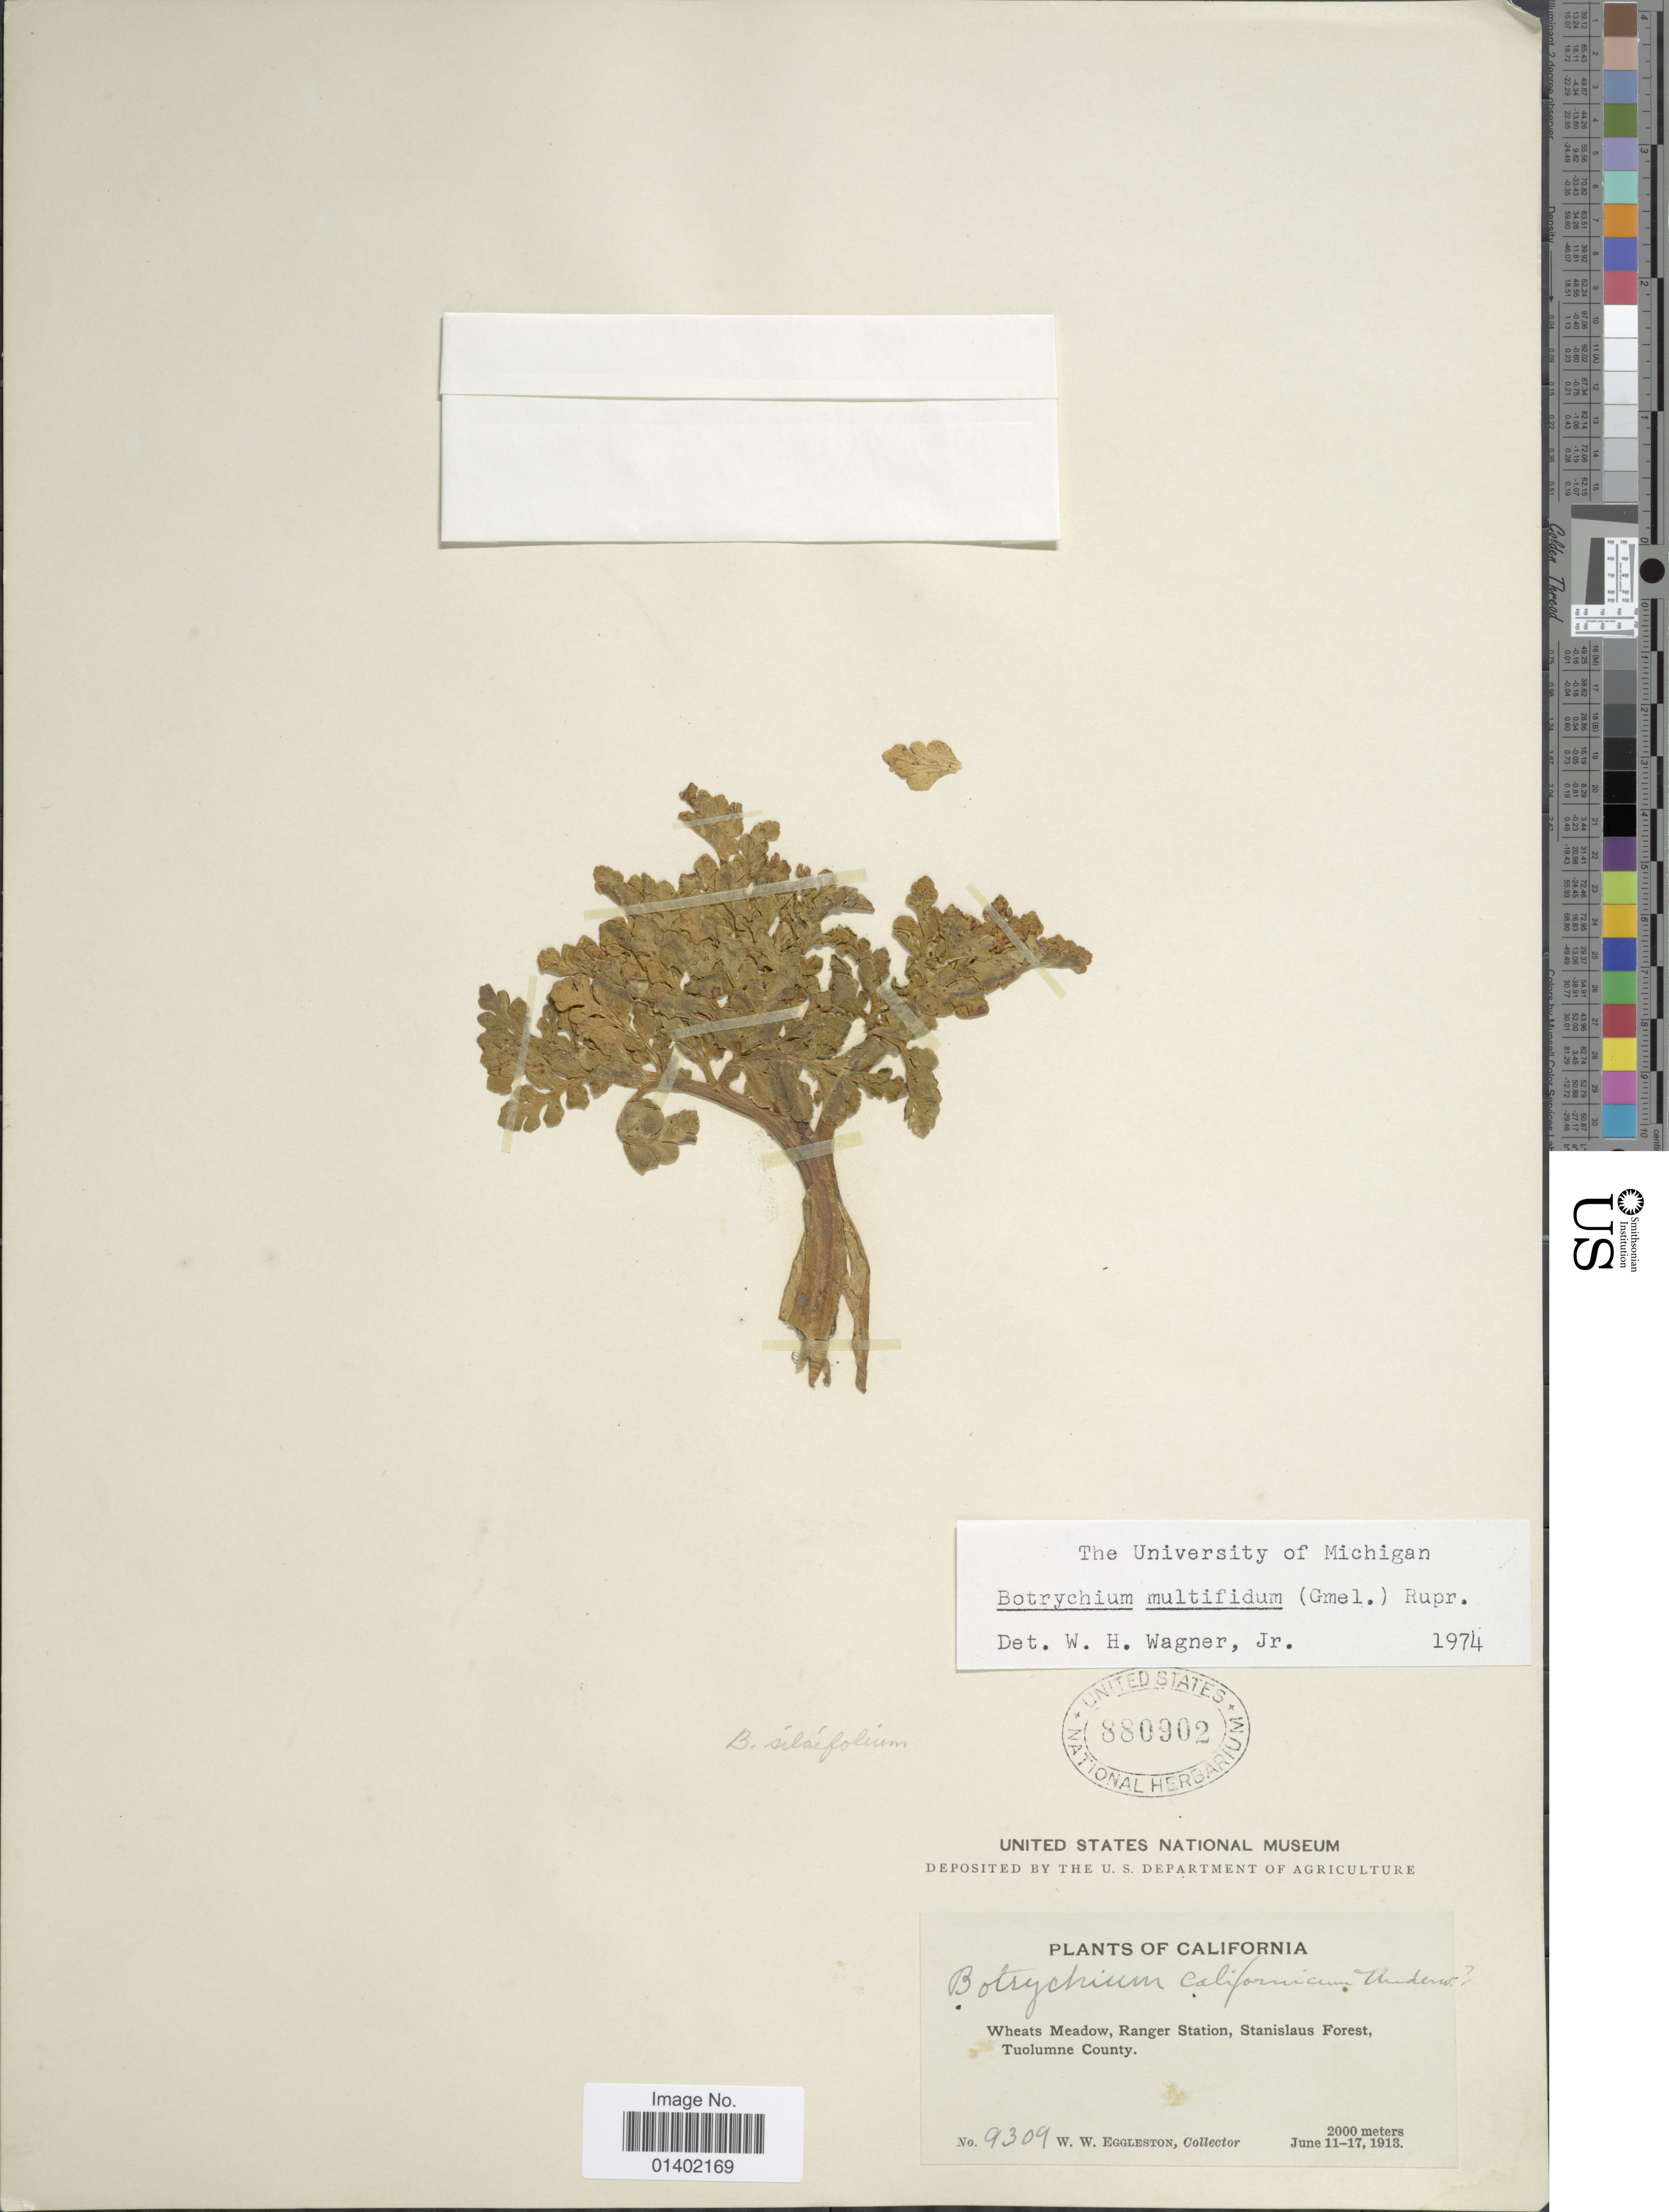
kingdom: Plantae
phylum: Tracheophyta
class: Polypodiopsida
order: Ophioglossales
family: Ophioglossaceae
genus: Botrychium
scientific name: Botrychium multifidum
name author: (J.F. Gmel.) Rupr.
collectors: W. W. Eggleston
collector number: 9309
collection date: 1913-06-11/1913-06-17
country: United States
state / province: California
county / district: Stanislaus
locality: Plants of California, Ranger Station, Stanislaus Forestm Tuolumne County.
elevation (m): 2000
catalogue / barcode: US 880902